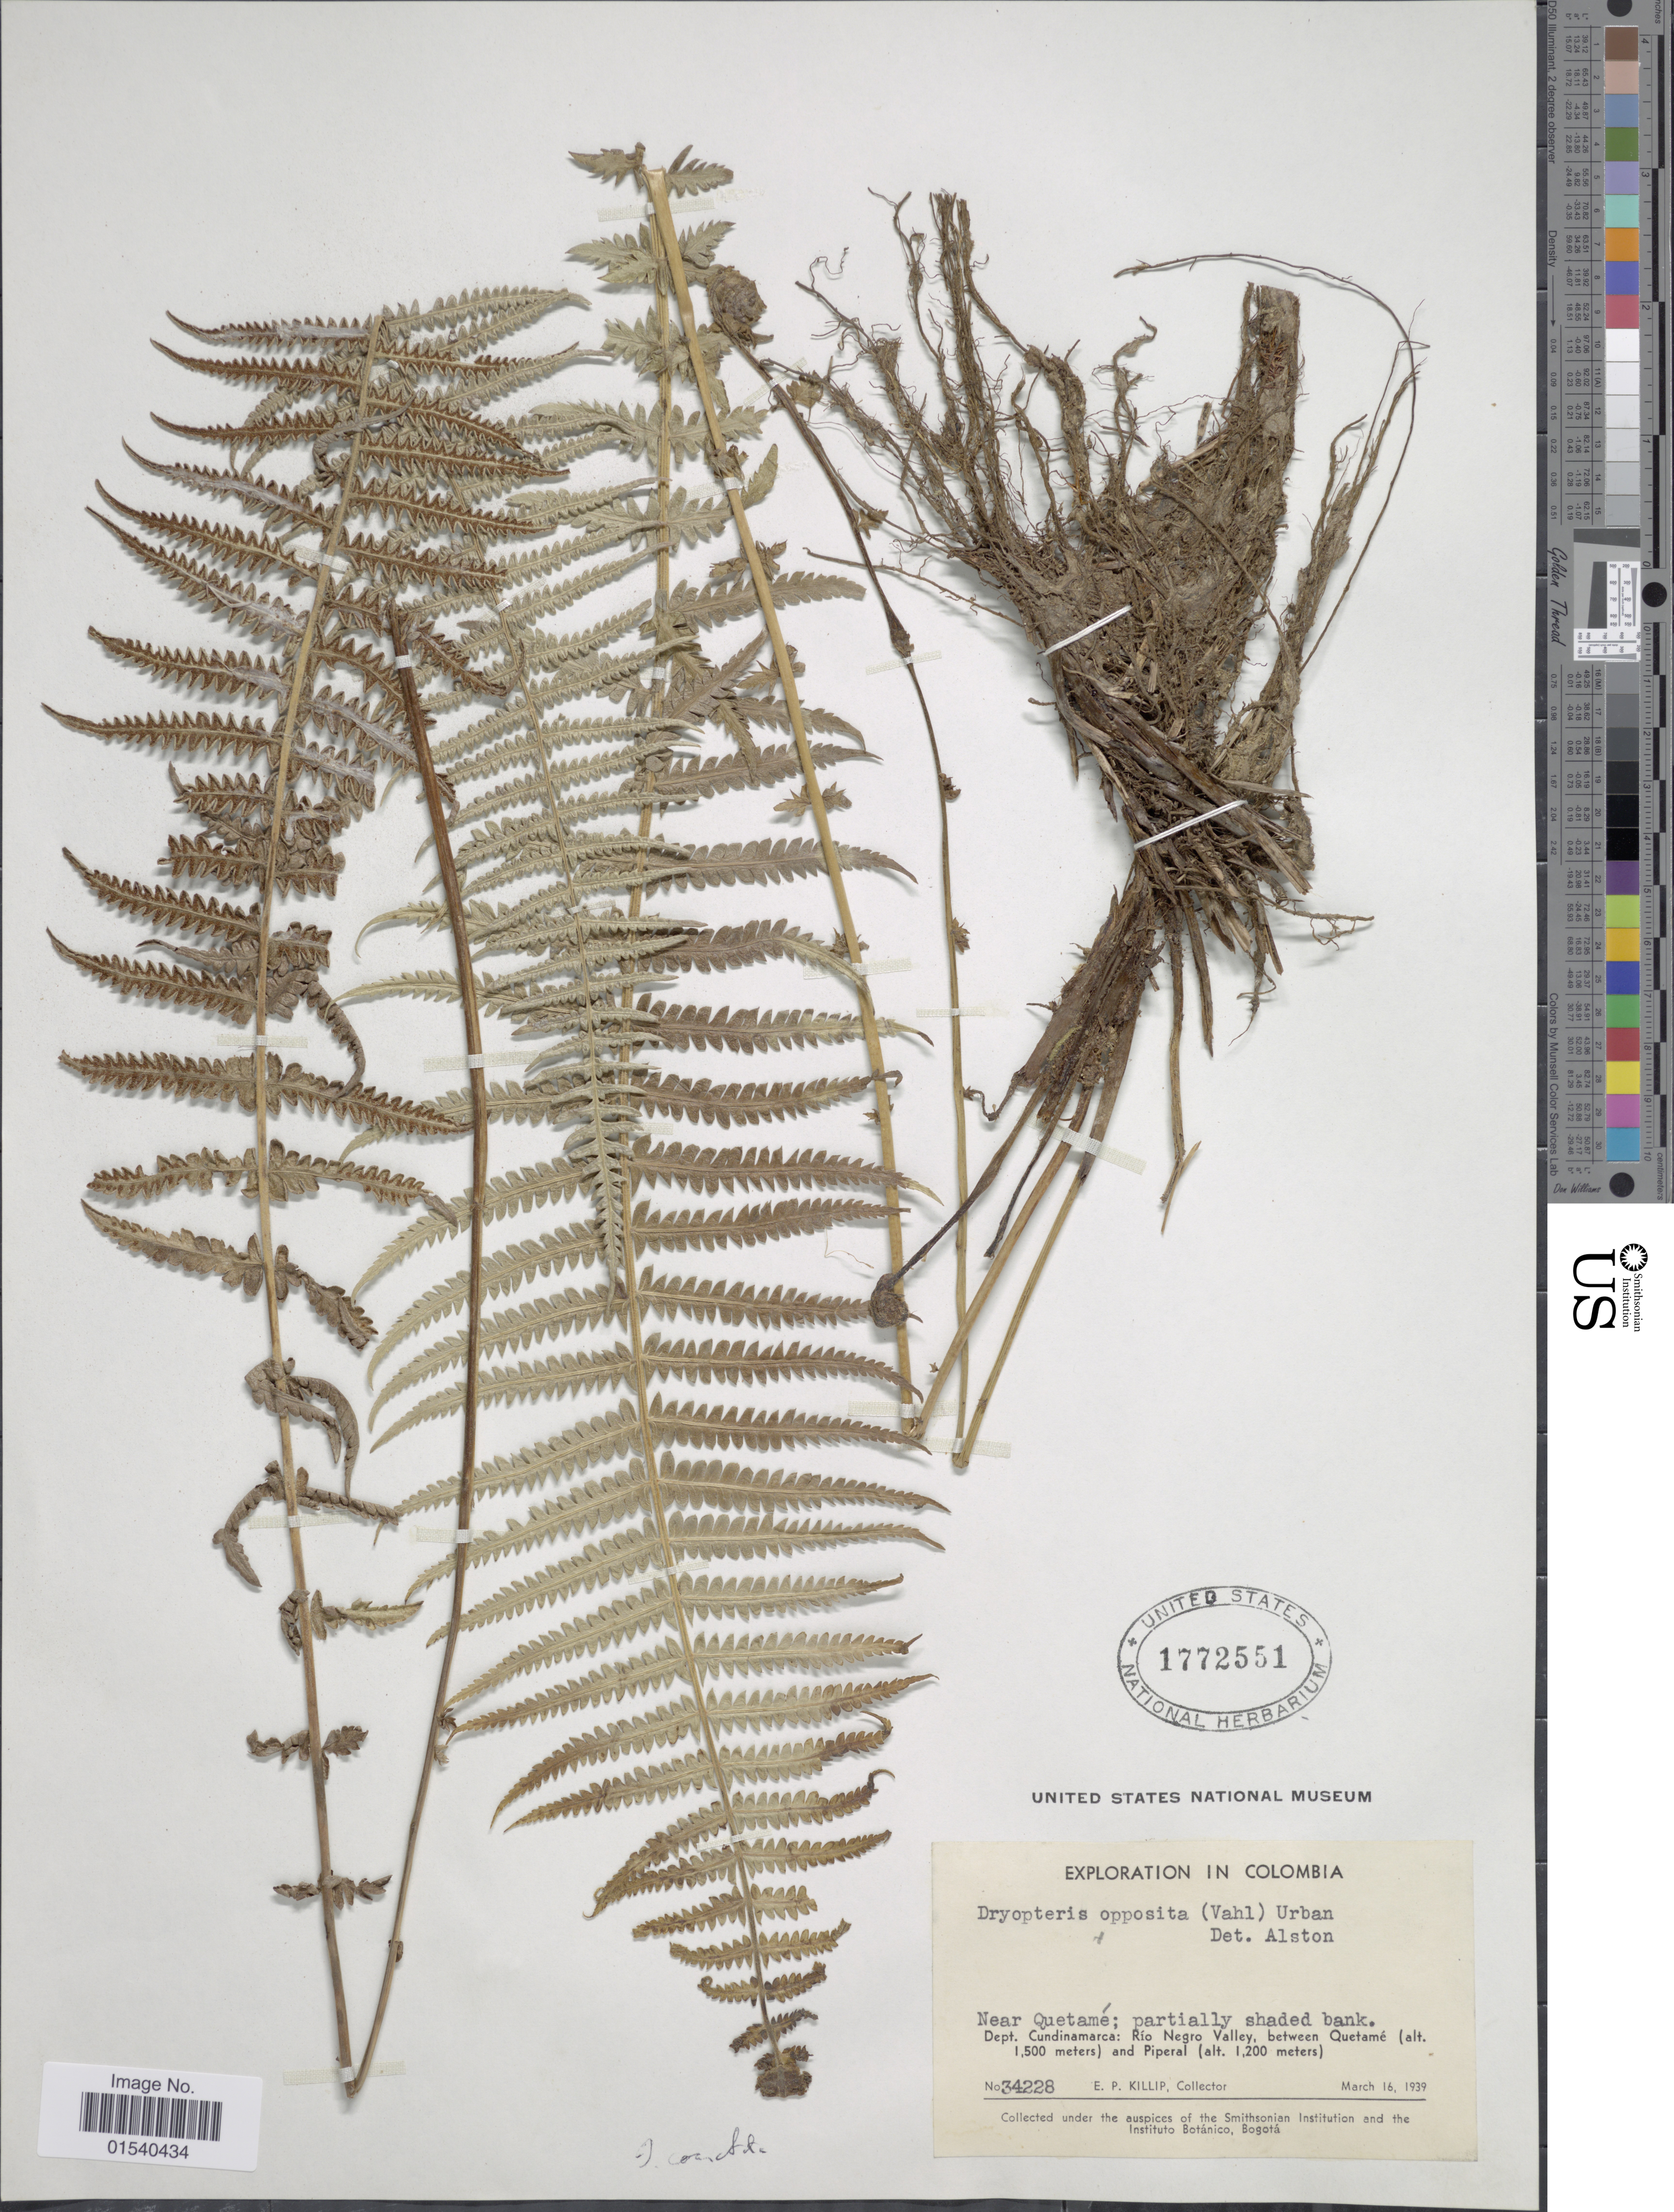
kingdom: Plantae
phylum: Tracheophyta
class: Polypodiopsida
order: Polypodiales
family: Thelypteridaceae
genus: Amauropelta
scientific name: Amauropelta opposita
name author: (Vahl) Pic. Serm.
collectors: E. P. Killip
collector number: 34228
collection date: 1939-03-16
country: Colombia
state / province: Cundinamarca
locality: Near Quetamé; partially shaded bank. Dept. Cundinamarca: Rio Negro Valley, between Quetamé and Piperal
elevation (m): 1200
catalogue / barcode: US 1772551